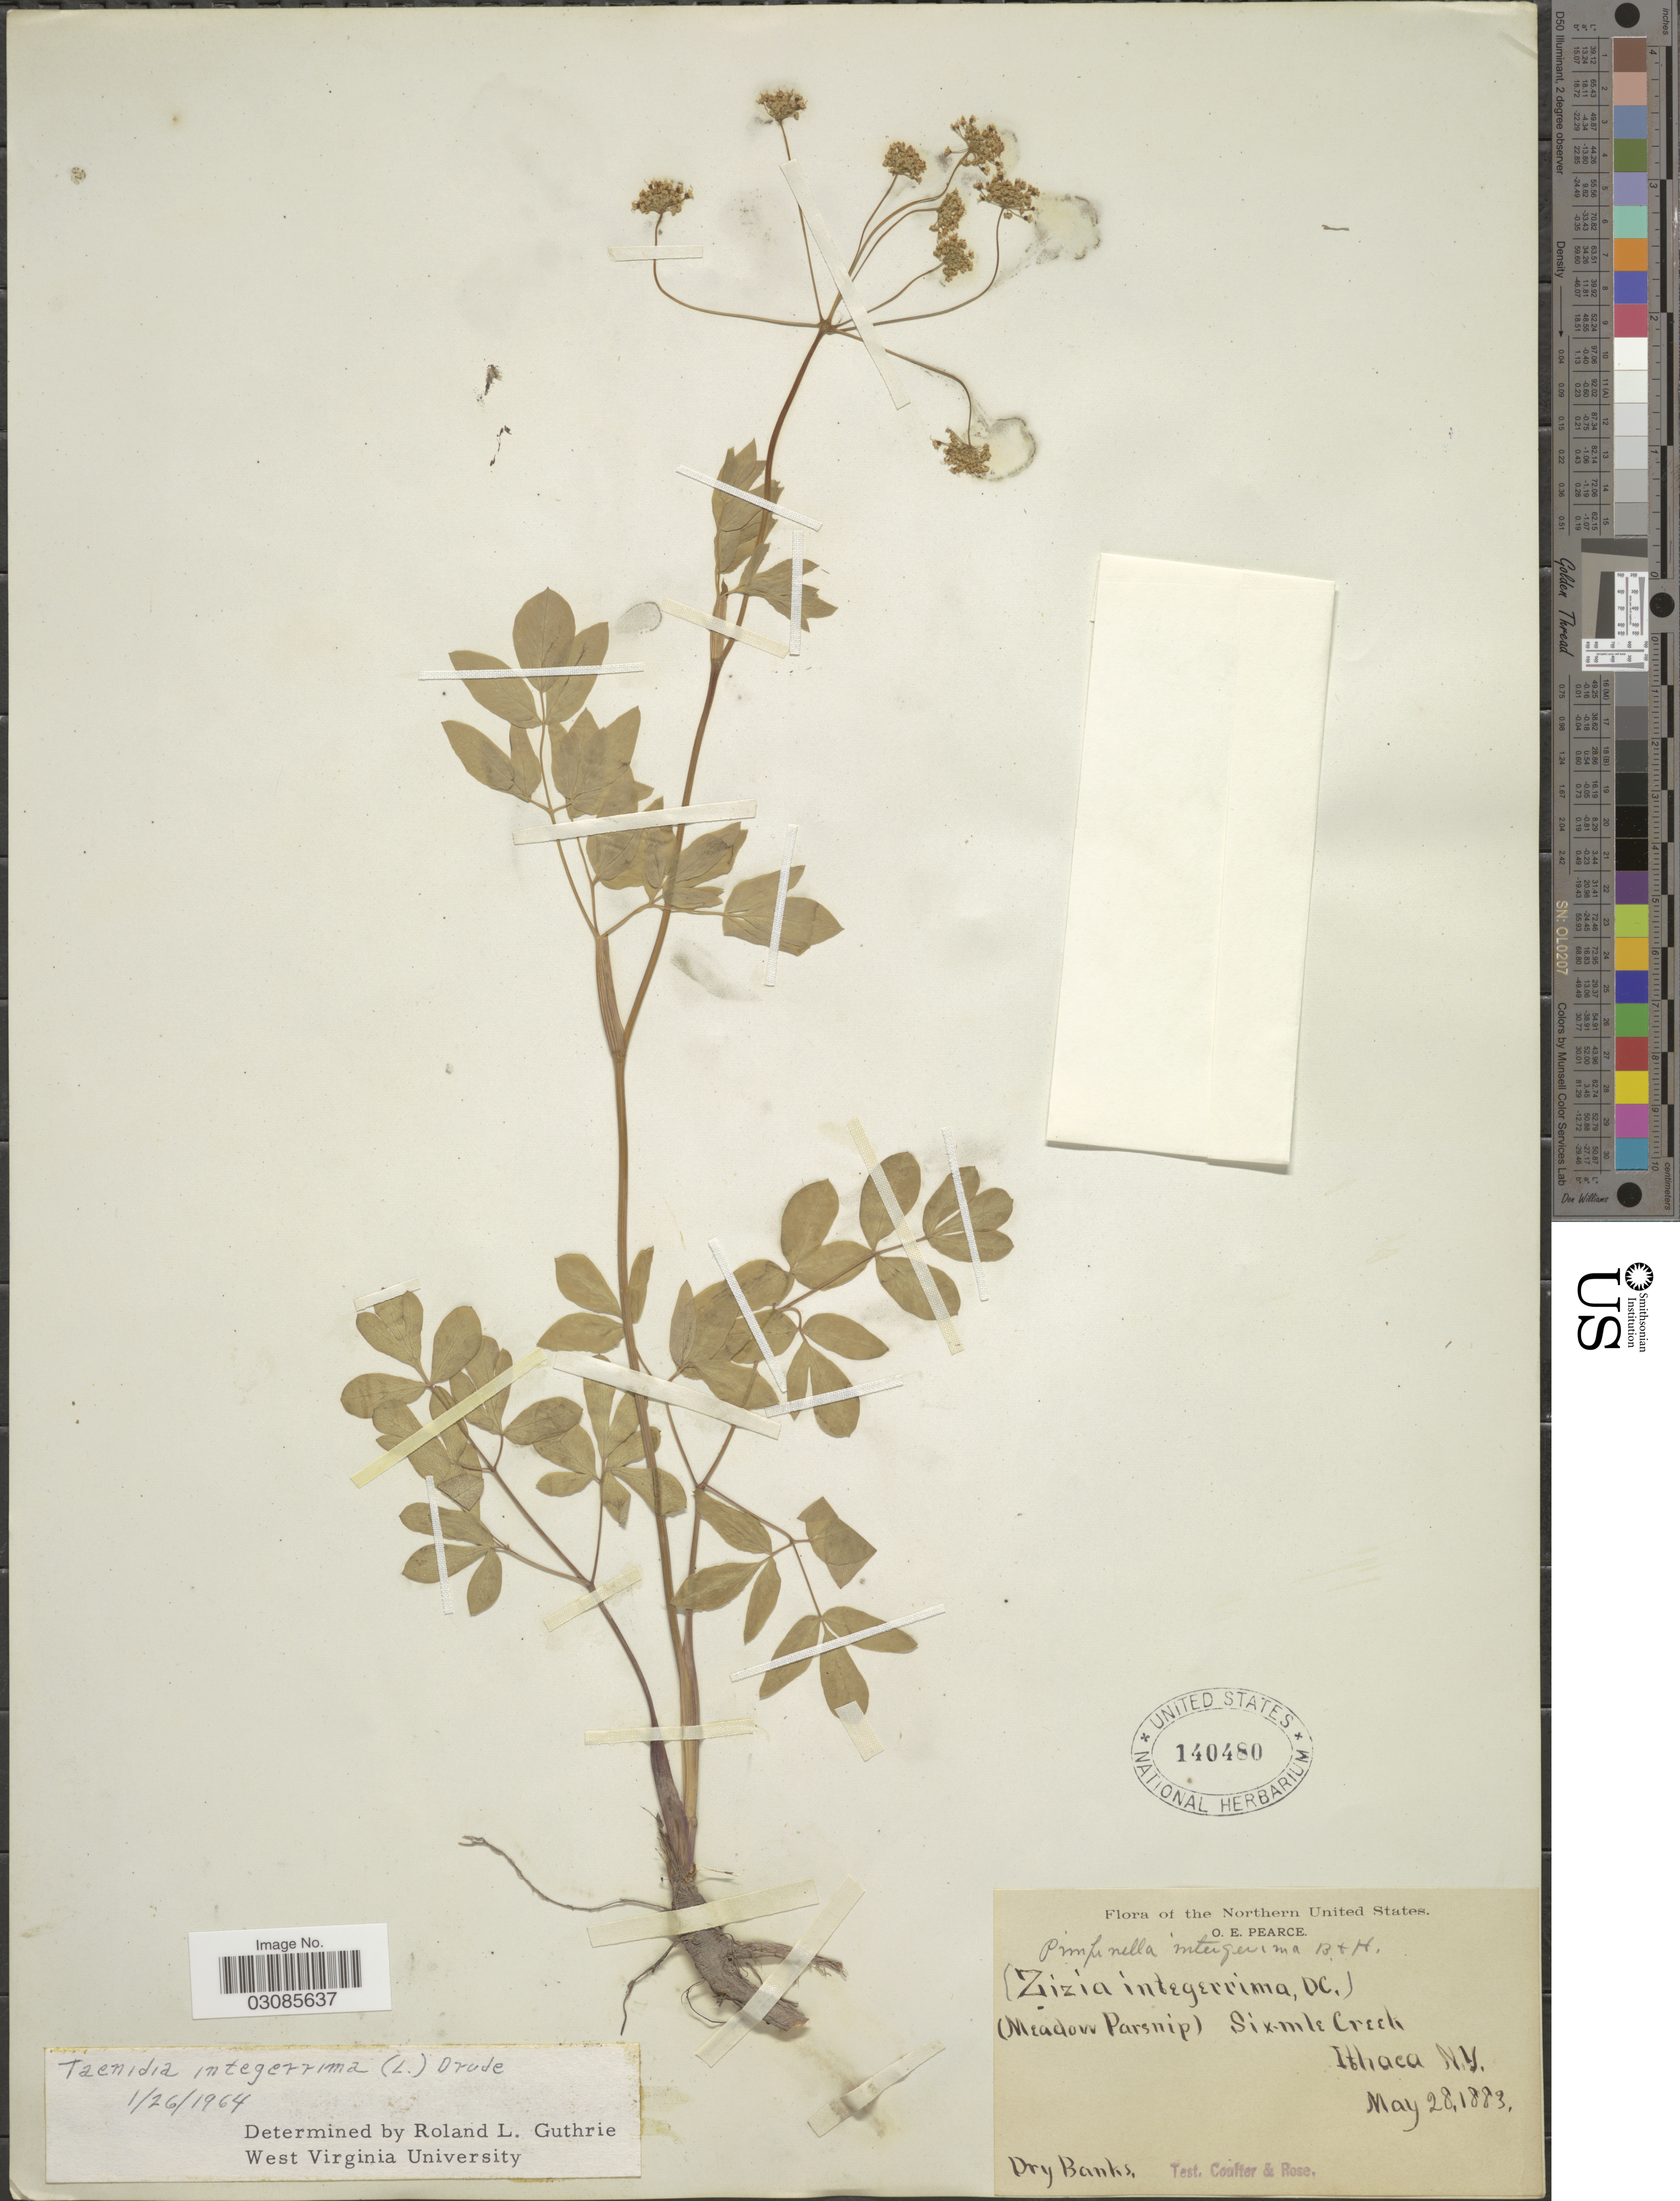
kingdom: Plantae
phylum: Tracheophyta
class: Magnoliopsida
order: Apiales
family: Apiaceae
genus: Taenidia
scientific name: Taenidia integerrima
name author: (L.) Drude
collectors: O. E. Pearce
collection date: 1883-05-28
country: United States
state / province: New York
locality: Northern United States. (Meadow Parsnip) Six-mile Creek. Ithaca N. Y.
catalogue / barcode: US 140480